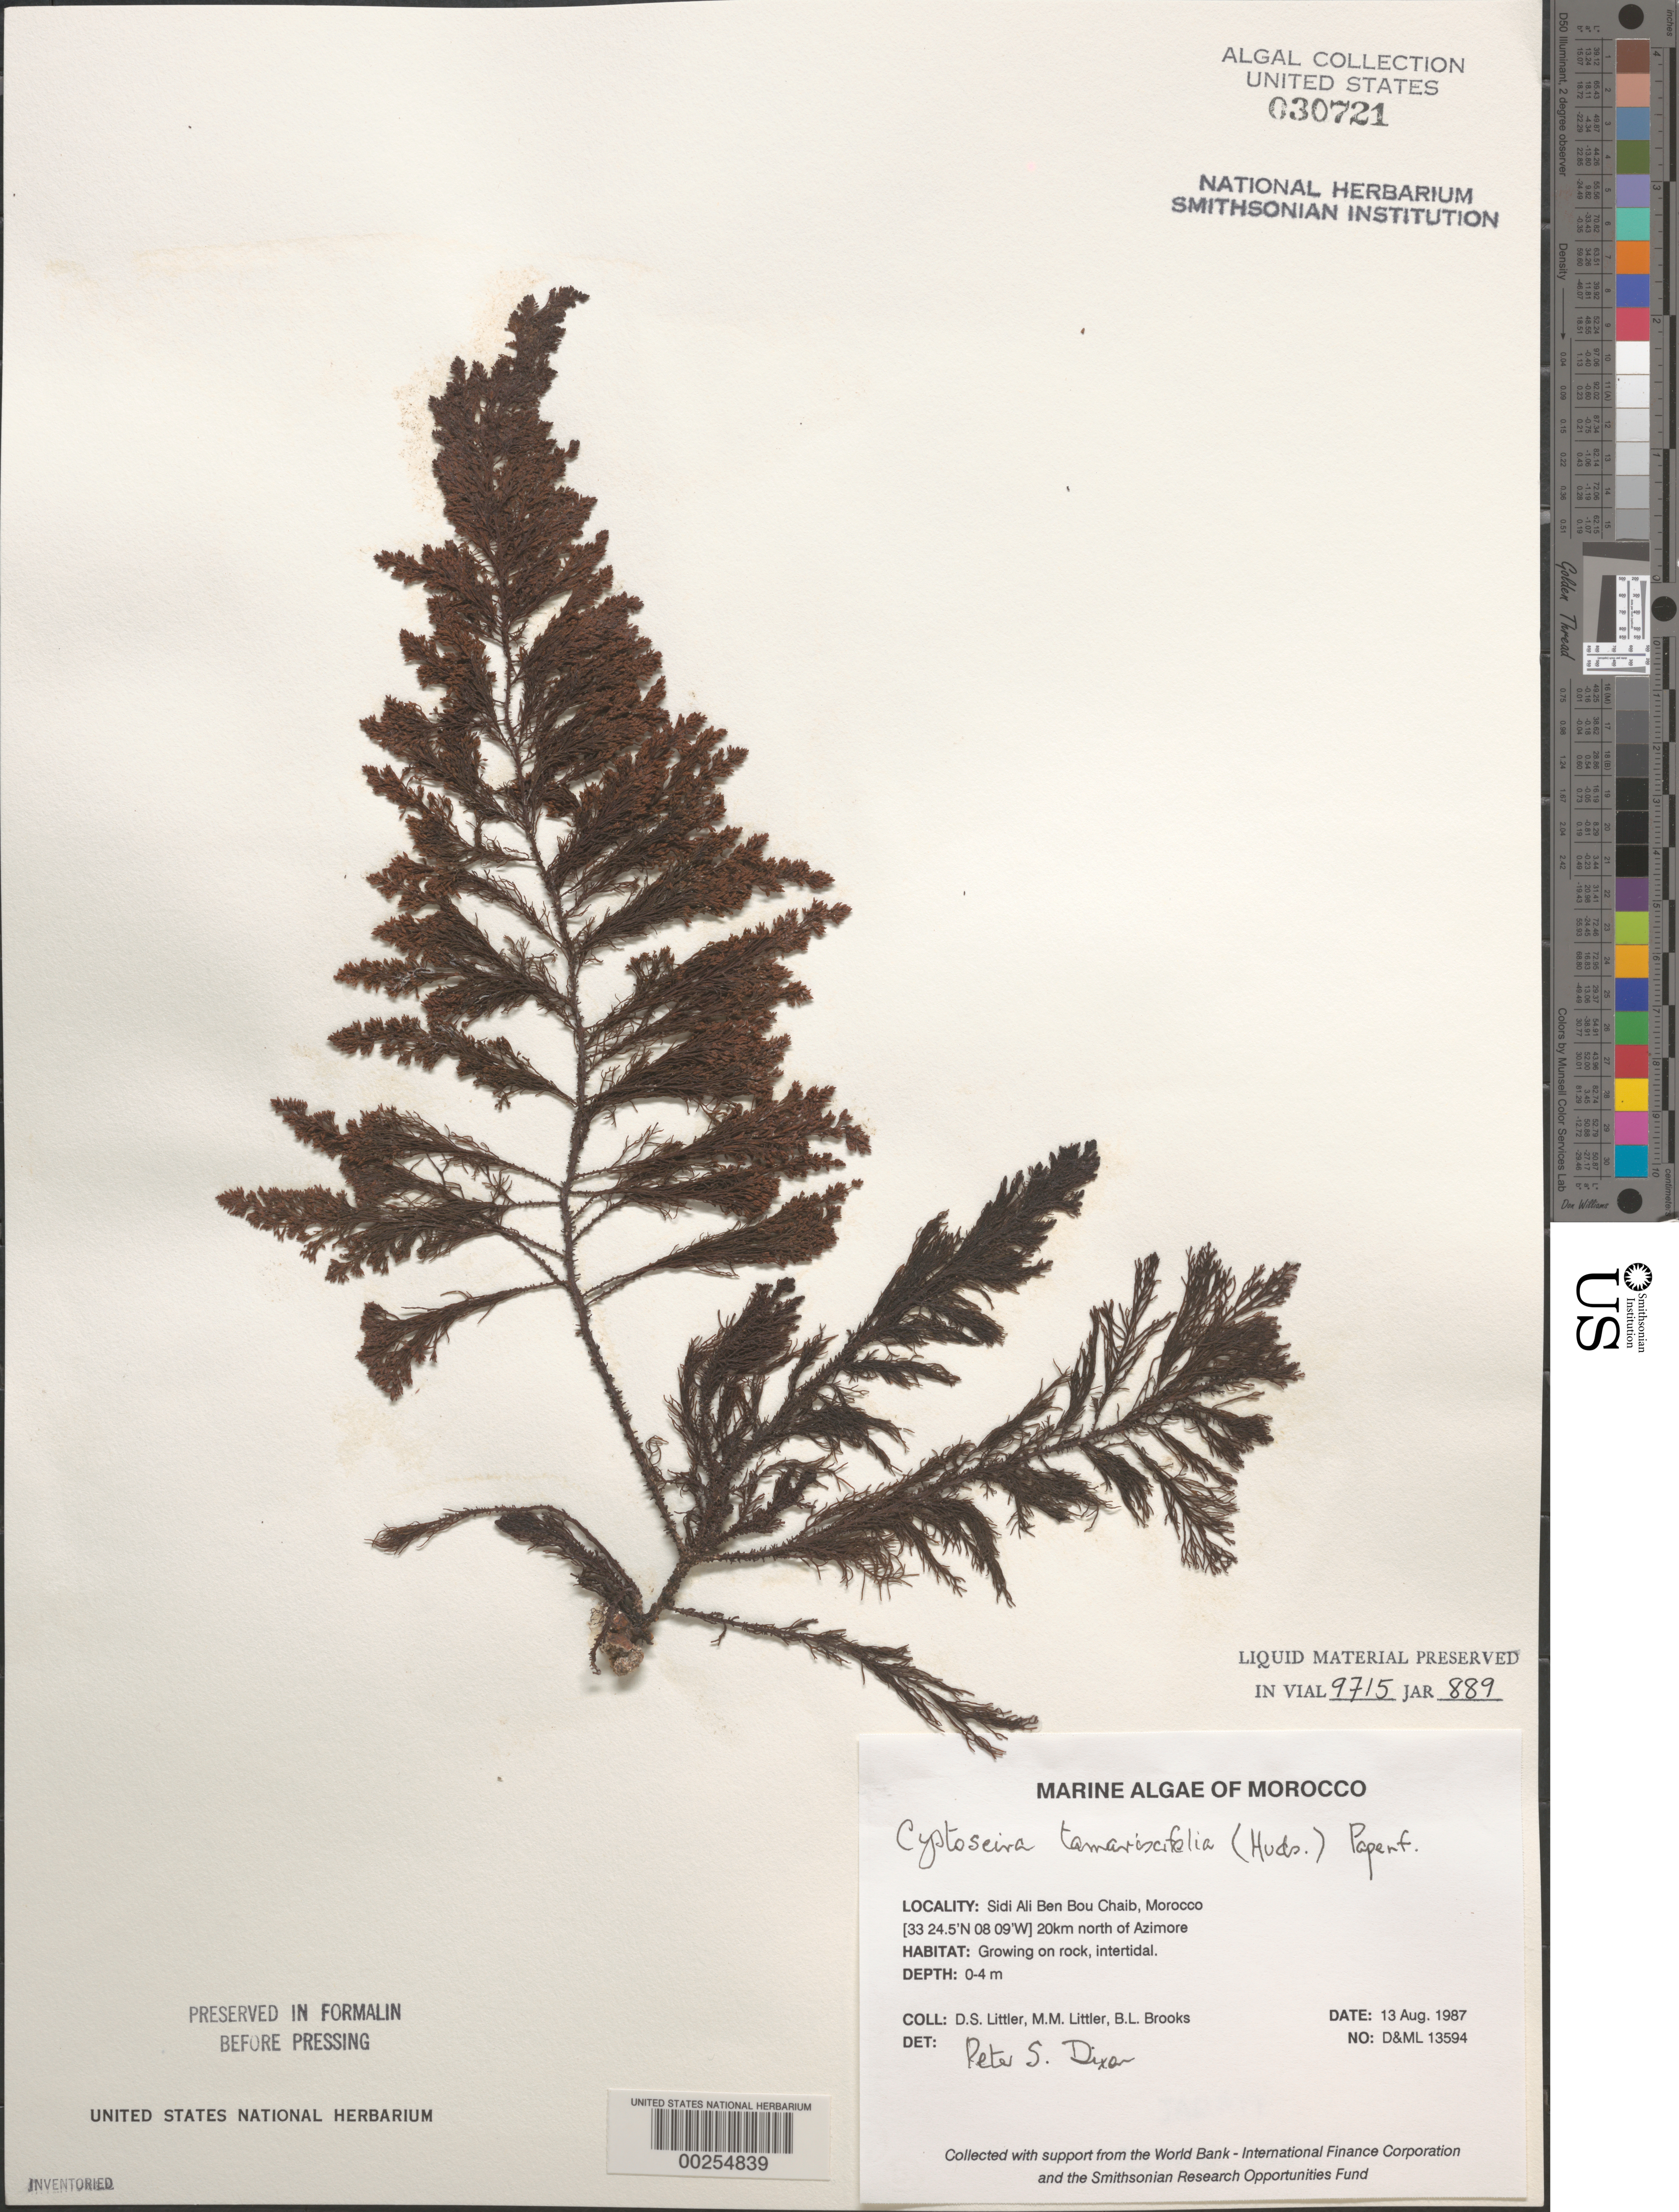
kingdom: Chromista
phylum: Ochrophyta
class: Phaeophyceae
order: Fucales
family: Sargassaceae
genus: Cystoseira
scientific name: Cystoseira tamariscifolia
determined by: Dixon, P. S.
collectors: D. S. Littler, M. M. Littler & B. Brooks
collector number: D&ML 13594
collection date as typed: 13 Aug 1987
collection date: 1987-08-13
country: Morocco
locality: Sidi Ali Ben Bou Chaib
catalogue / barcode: US 30721